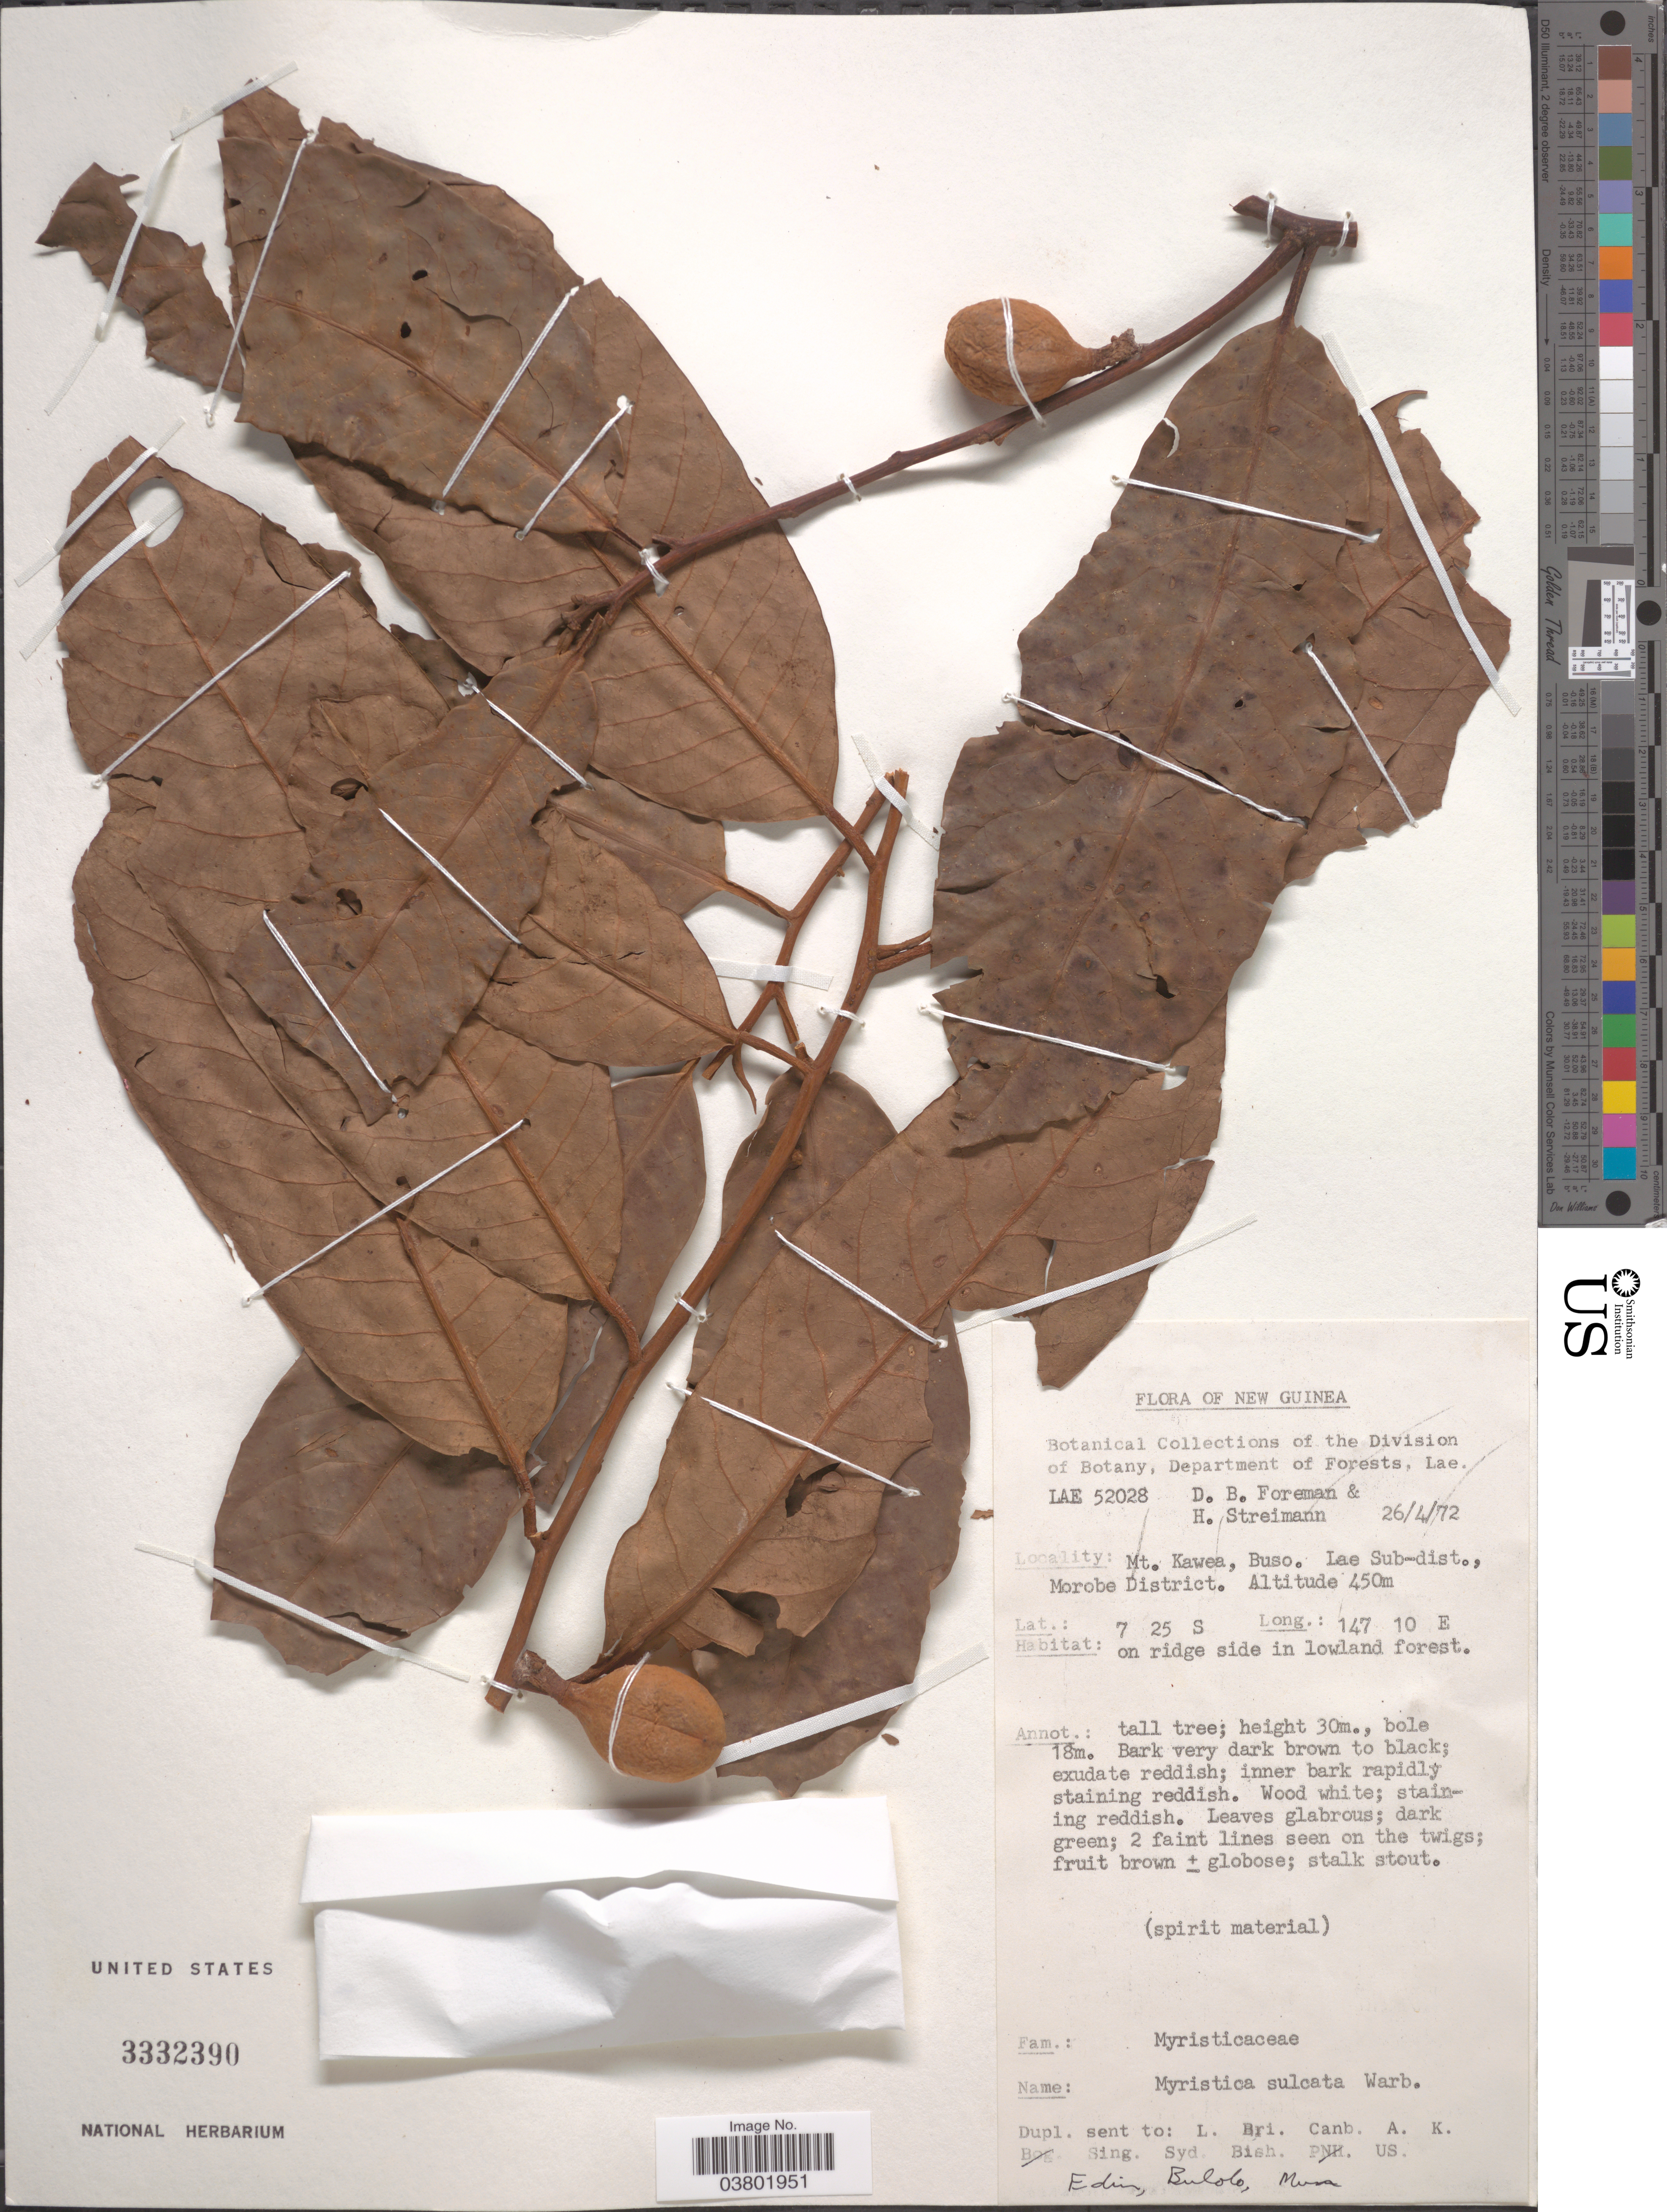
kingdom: Plantae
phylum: Tracheophyta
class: Magnoliopsida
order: Magnoliales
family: Myristicaceae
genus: Myristica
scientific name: Myristica sulcata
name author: Warb.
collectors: D. Foreman & H. Streimann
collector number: LAE 52028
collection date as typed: Transcribed d/m/y: 26/4/72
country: Papua New Guinea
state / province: Morobe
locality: New Guinea. Mr. Kawea, Buso. Lae Sub-dist., Morobe District.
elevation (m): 450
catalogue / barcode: US 3332390